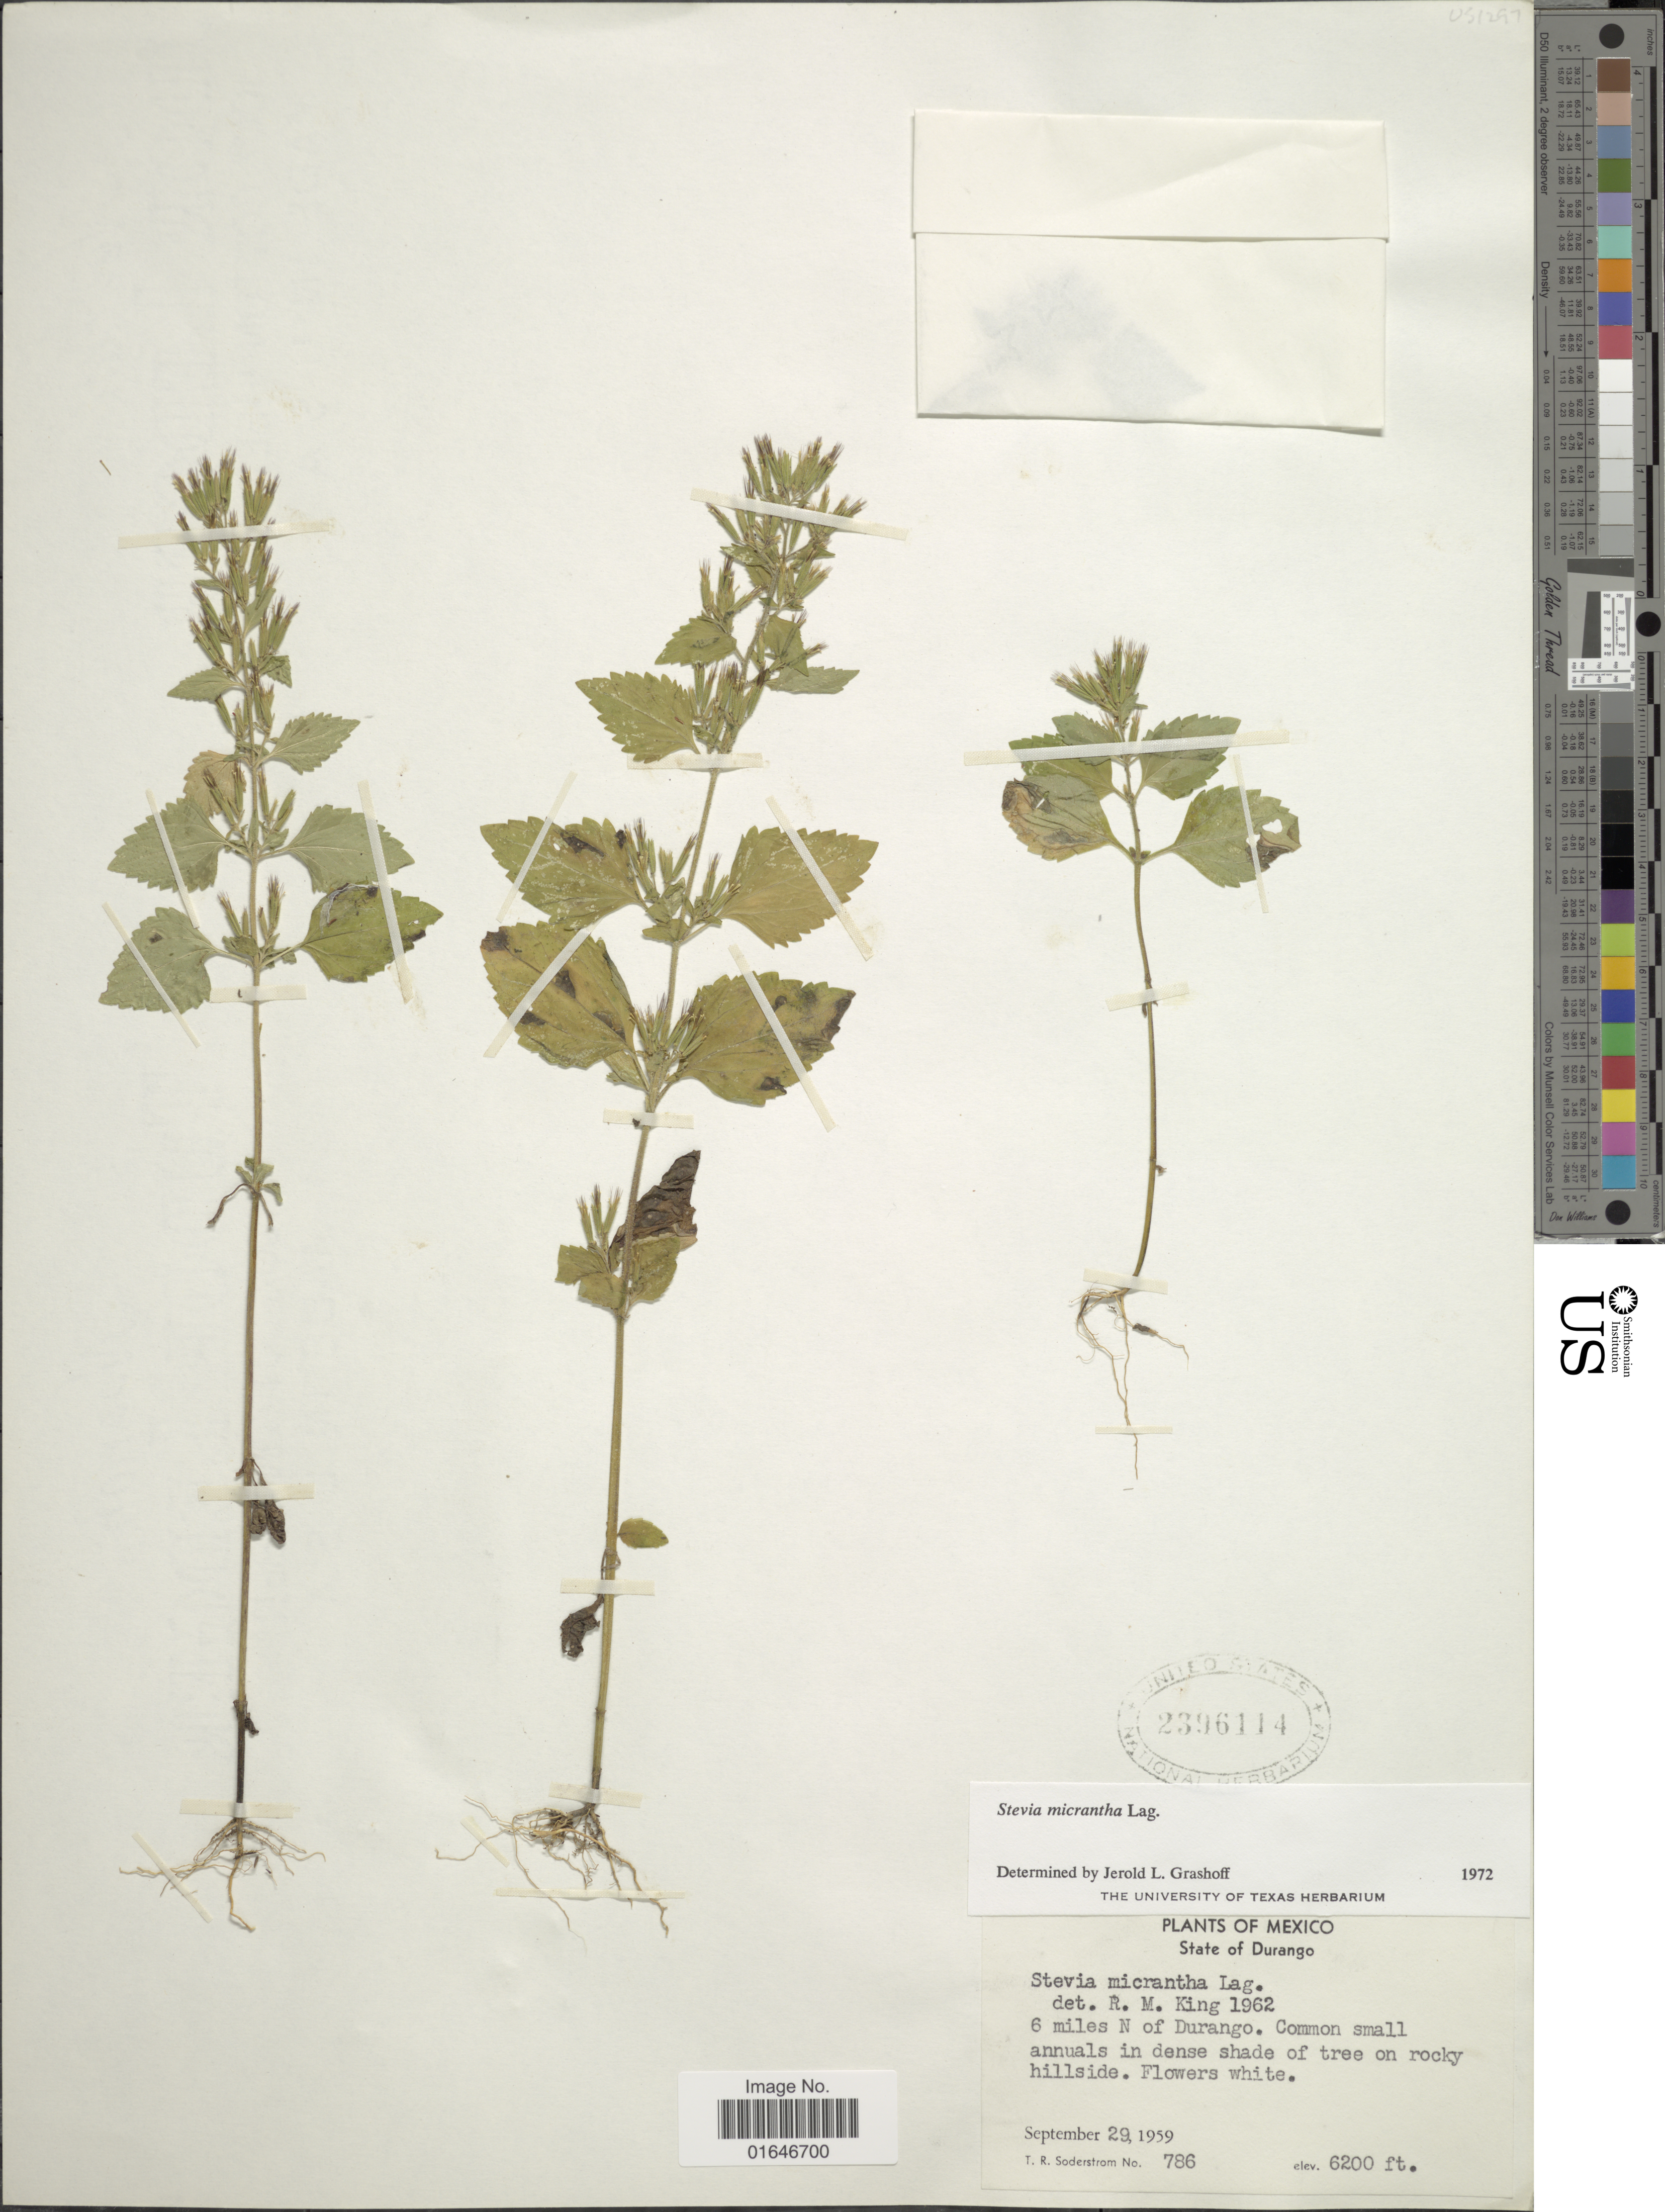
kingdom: Plantae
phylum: Tracheophyta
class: Magnoliopsida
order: Asterales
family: Asteraceae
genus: Stevia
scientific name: Stevia micrantha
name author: Lag.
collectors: T. R. Soderstrom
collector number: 786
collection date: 1959-09-29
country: Mexico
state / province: Durango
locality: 6 miles N of Durango, on rocky hillside.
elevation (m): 1890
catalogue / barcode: US 2396114